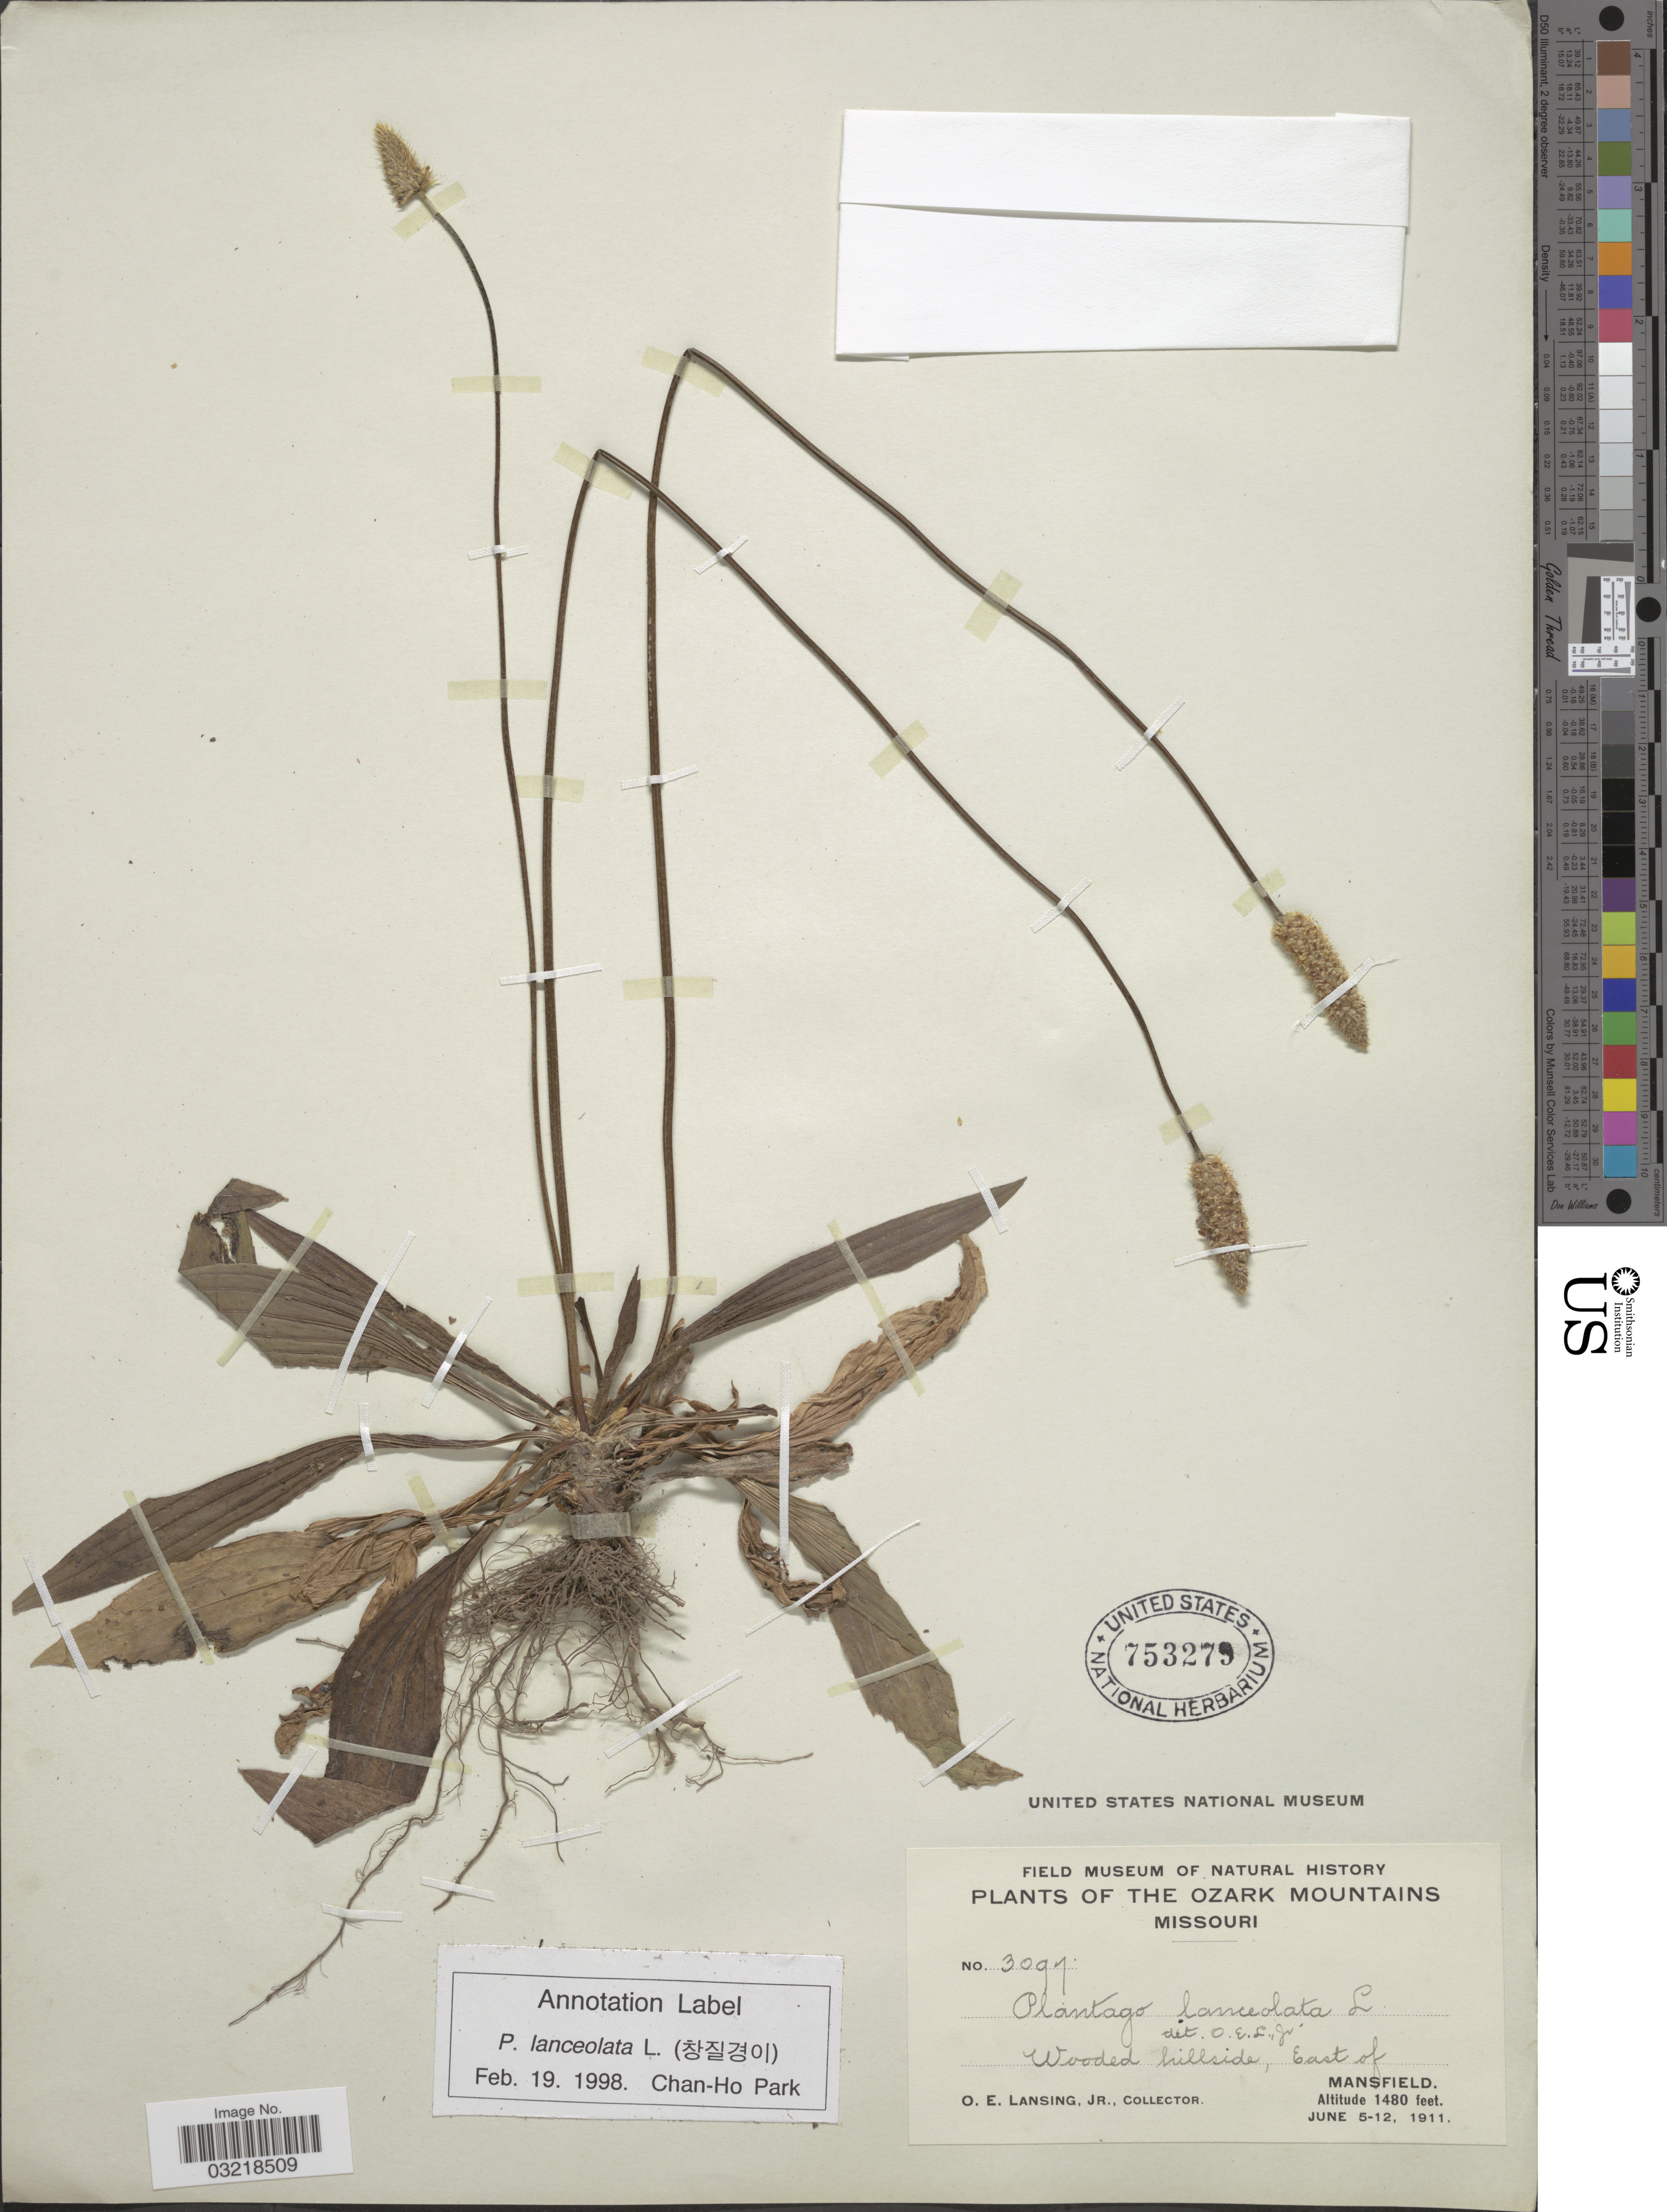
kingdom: Plantae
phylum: Tracheophyta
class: Magnoliopsida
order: Lamiales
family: Plantaginaceae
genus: Plantago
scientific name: Plantago lanceolata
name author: L.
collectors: O. Lansing Jr.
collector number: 3097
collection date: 1911-06-05/1911-06-12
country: United States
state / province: Missouri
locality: Ozark Mountains. Wooded hillside, East of Mansfield.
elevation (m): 451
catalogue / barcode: US 753279